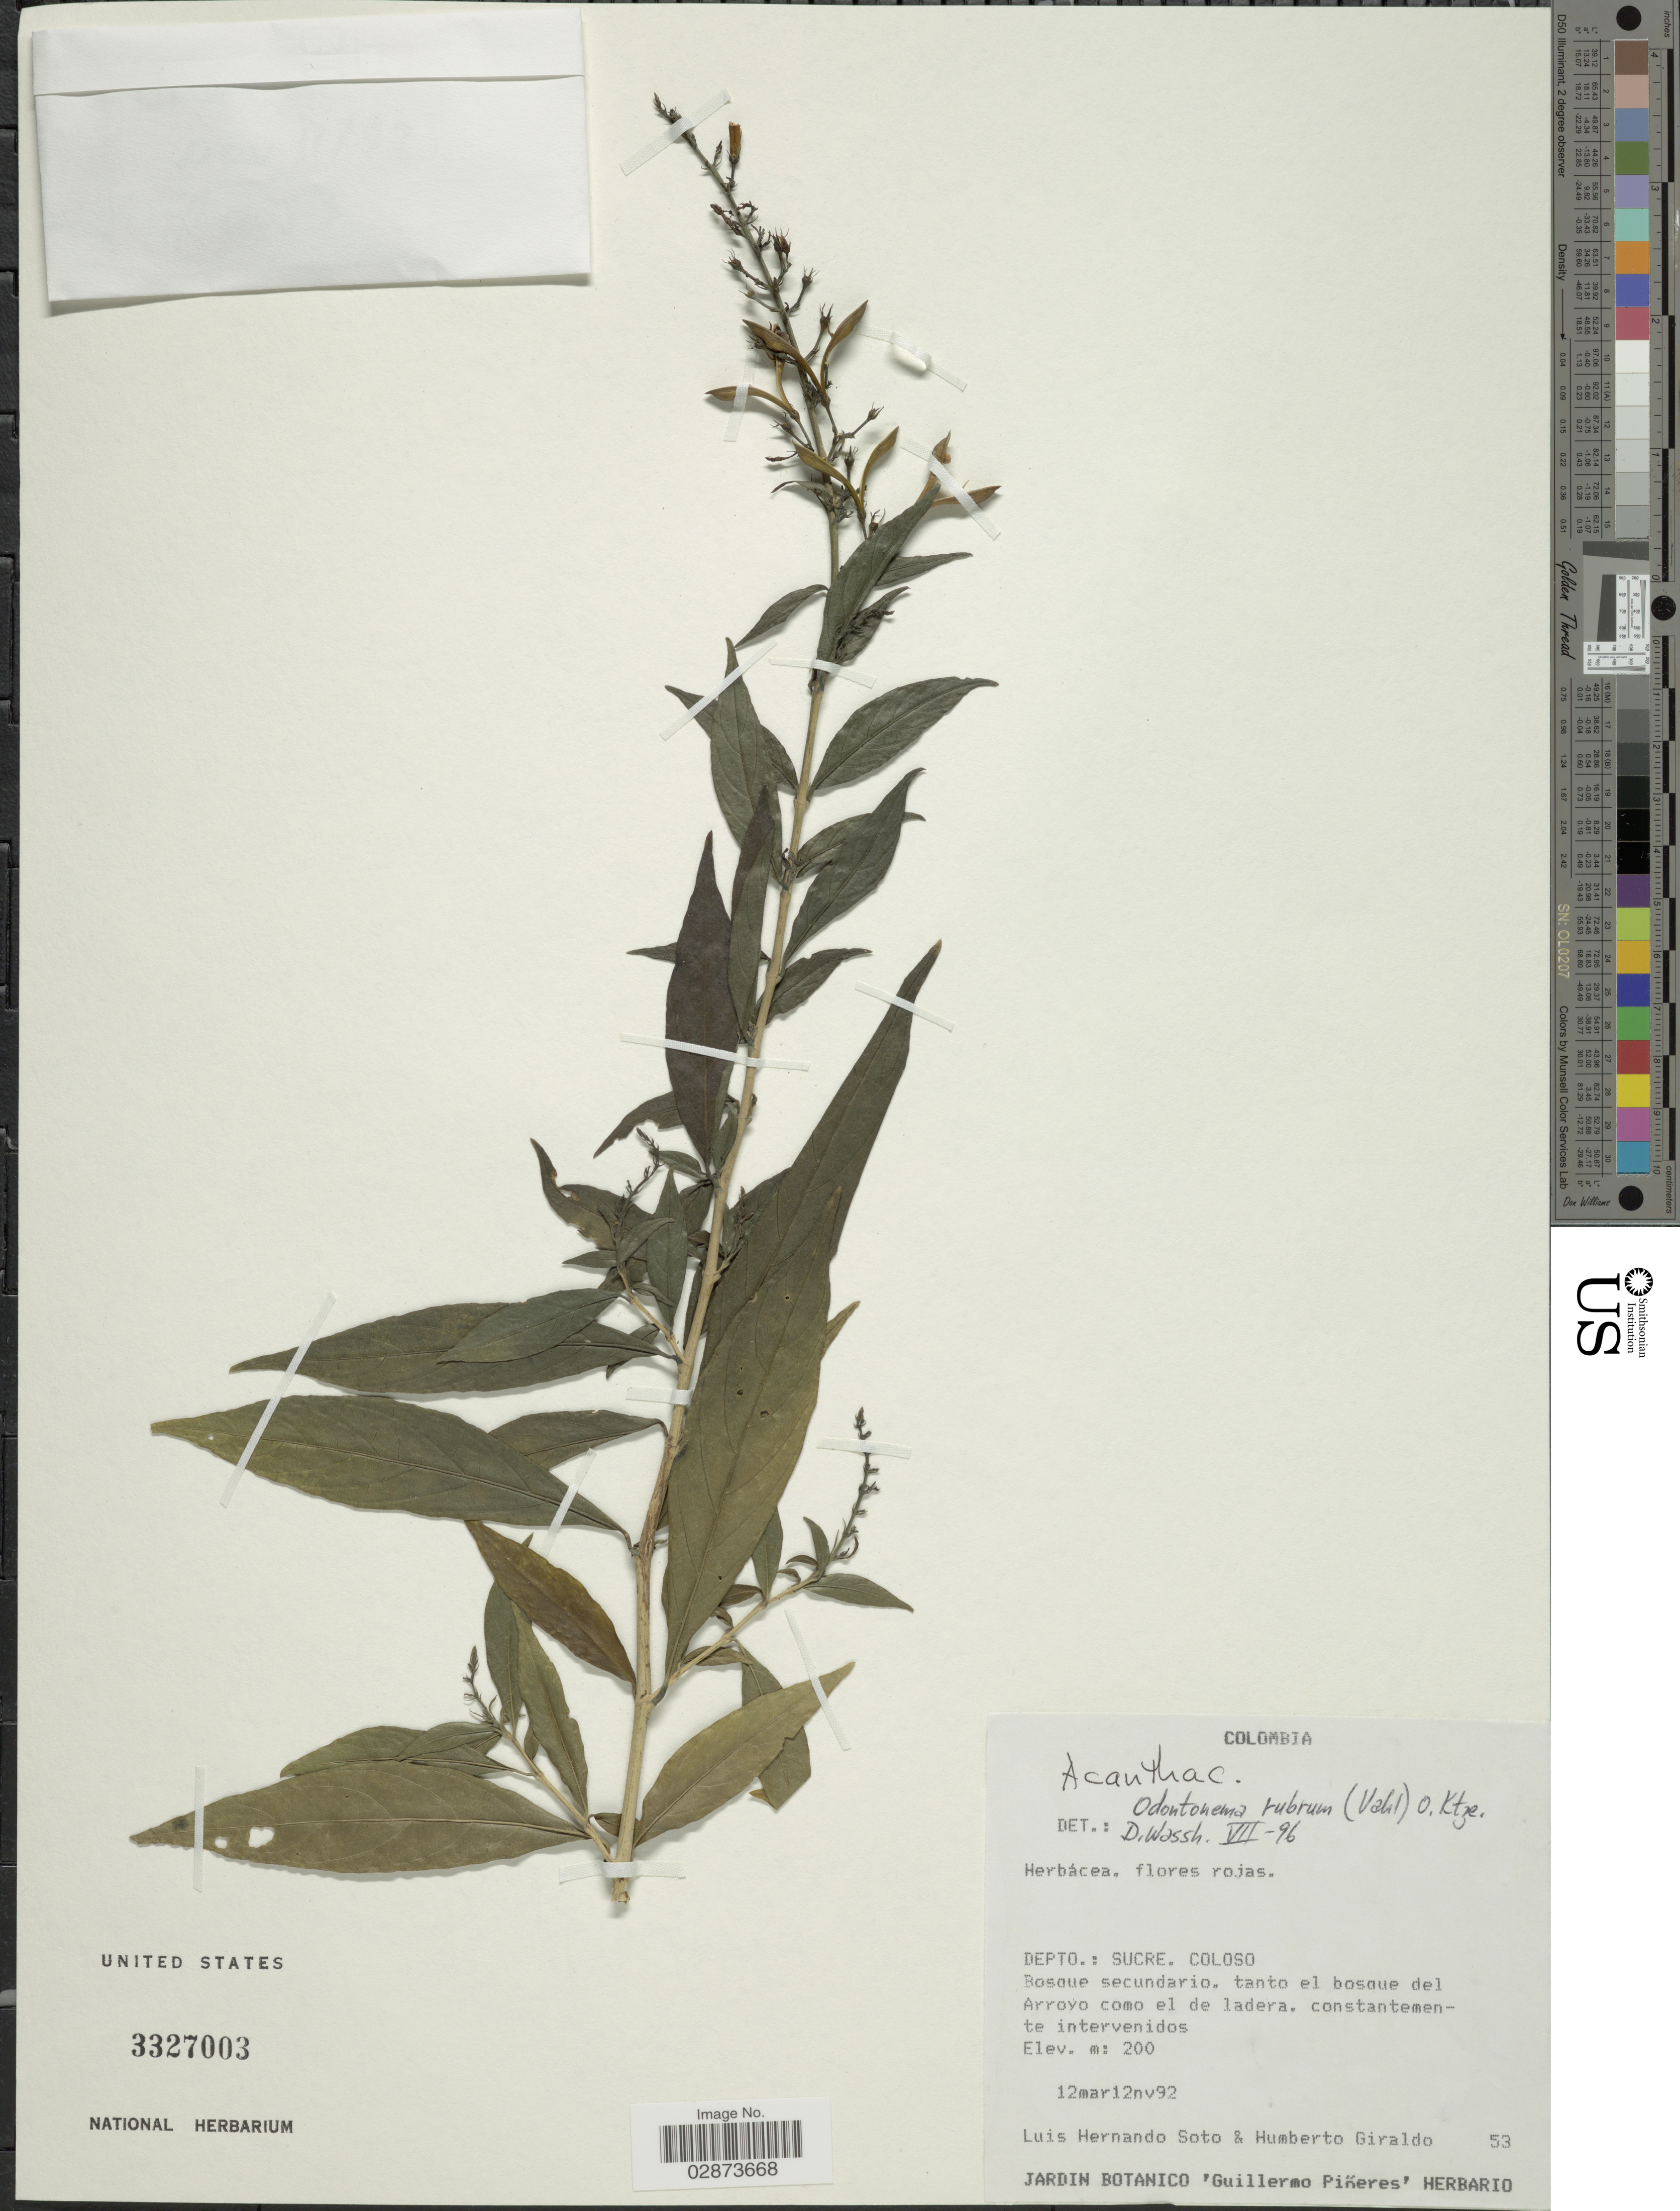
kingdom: Plantae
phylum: Tracheophyta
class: Magnoliopsida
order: Lamiales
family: Acanthaceae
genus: Odontonema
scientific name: Odontonema rubrum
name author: (Vahl) Kuntze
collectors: L. Hernando S. & H. Giraldo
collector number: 53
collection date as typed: Transcribed d/m/y: 12/3/92 to 12/11/92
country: Colombia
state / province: Sucre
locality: Depto.: Sucre. Coloso.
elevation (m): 200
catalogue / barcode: US 3327003